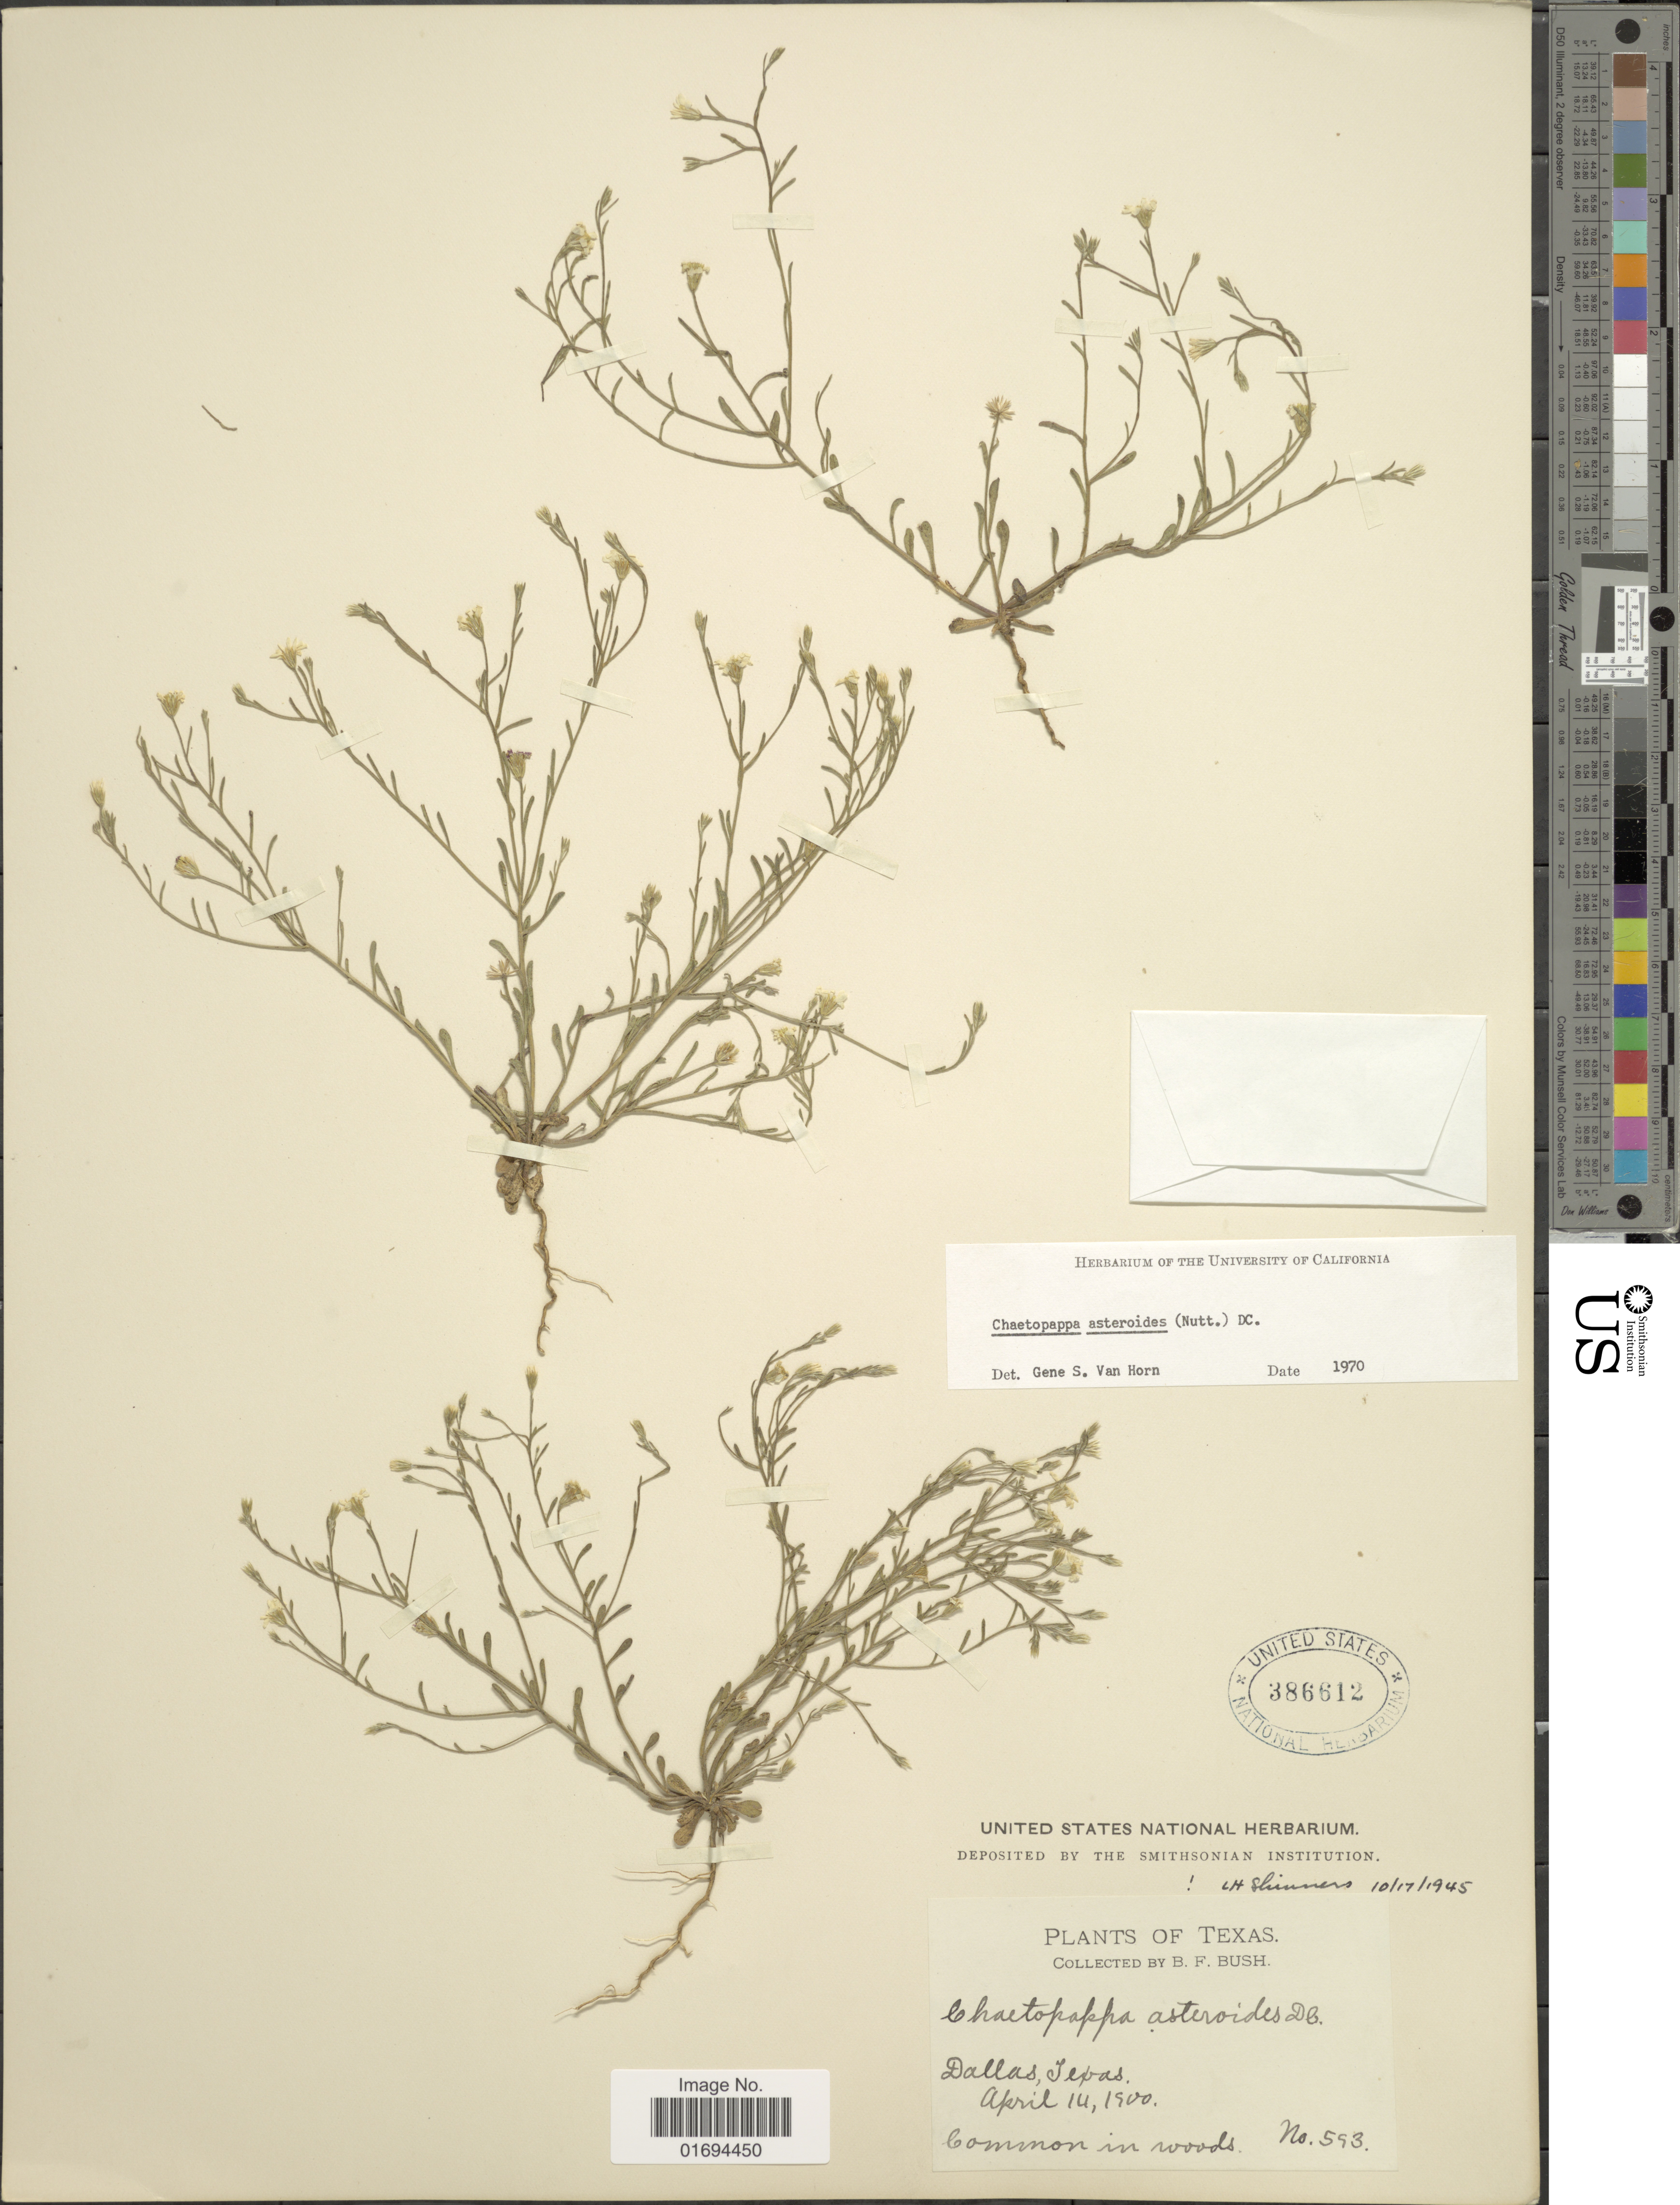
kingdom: Plantae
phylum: Tracheophyta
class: Magnoliopsida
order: Asterales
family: Asteraceae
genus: Chaetopappa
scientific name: Chaetopappa asteroides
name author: (Nutt.) DC.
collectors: B. F. Bush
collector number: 593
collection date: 1900-04-14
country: United States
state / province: Texas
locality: Dallas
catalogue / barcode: US 386612